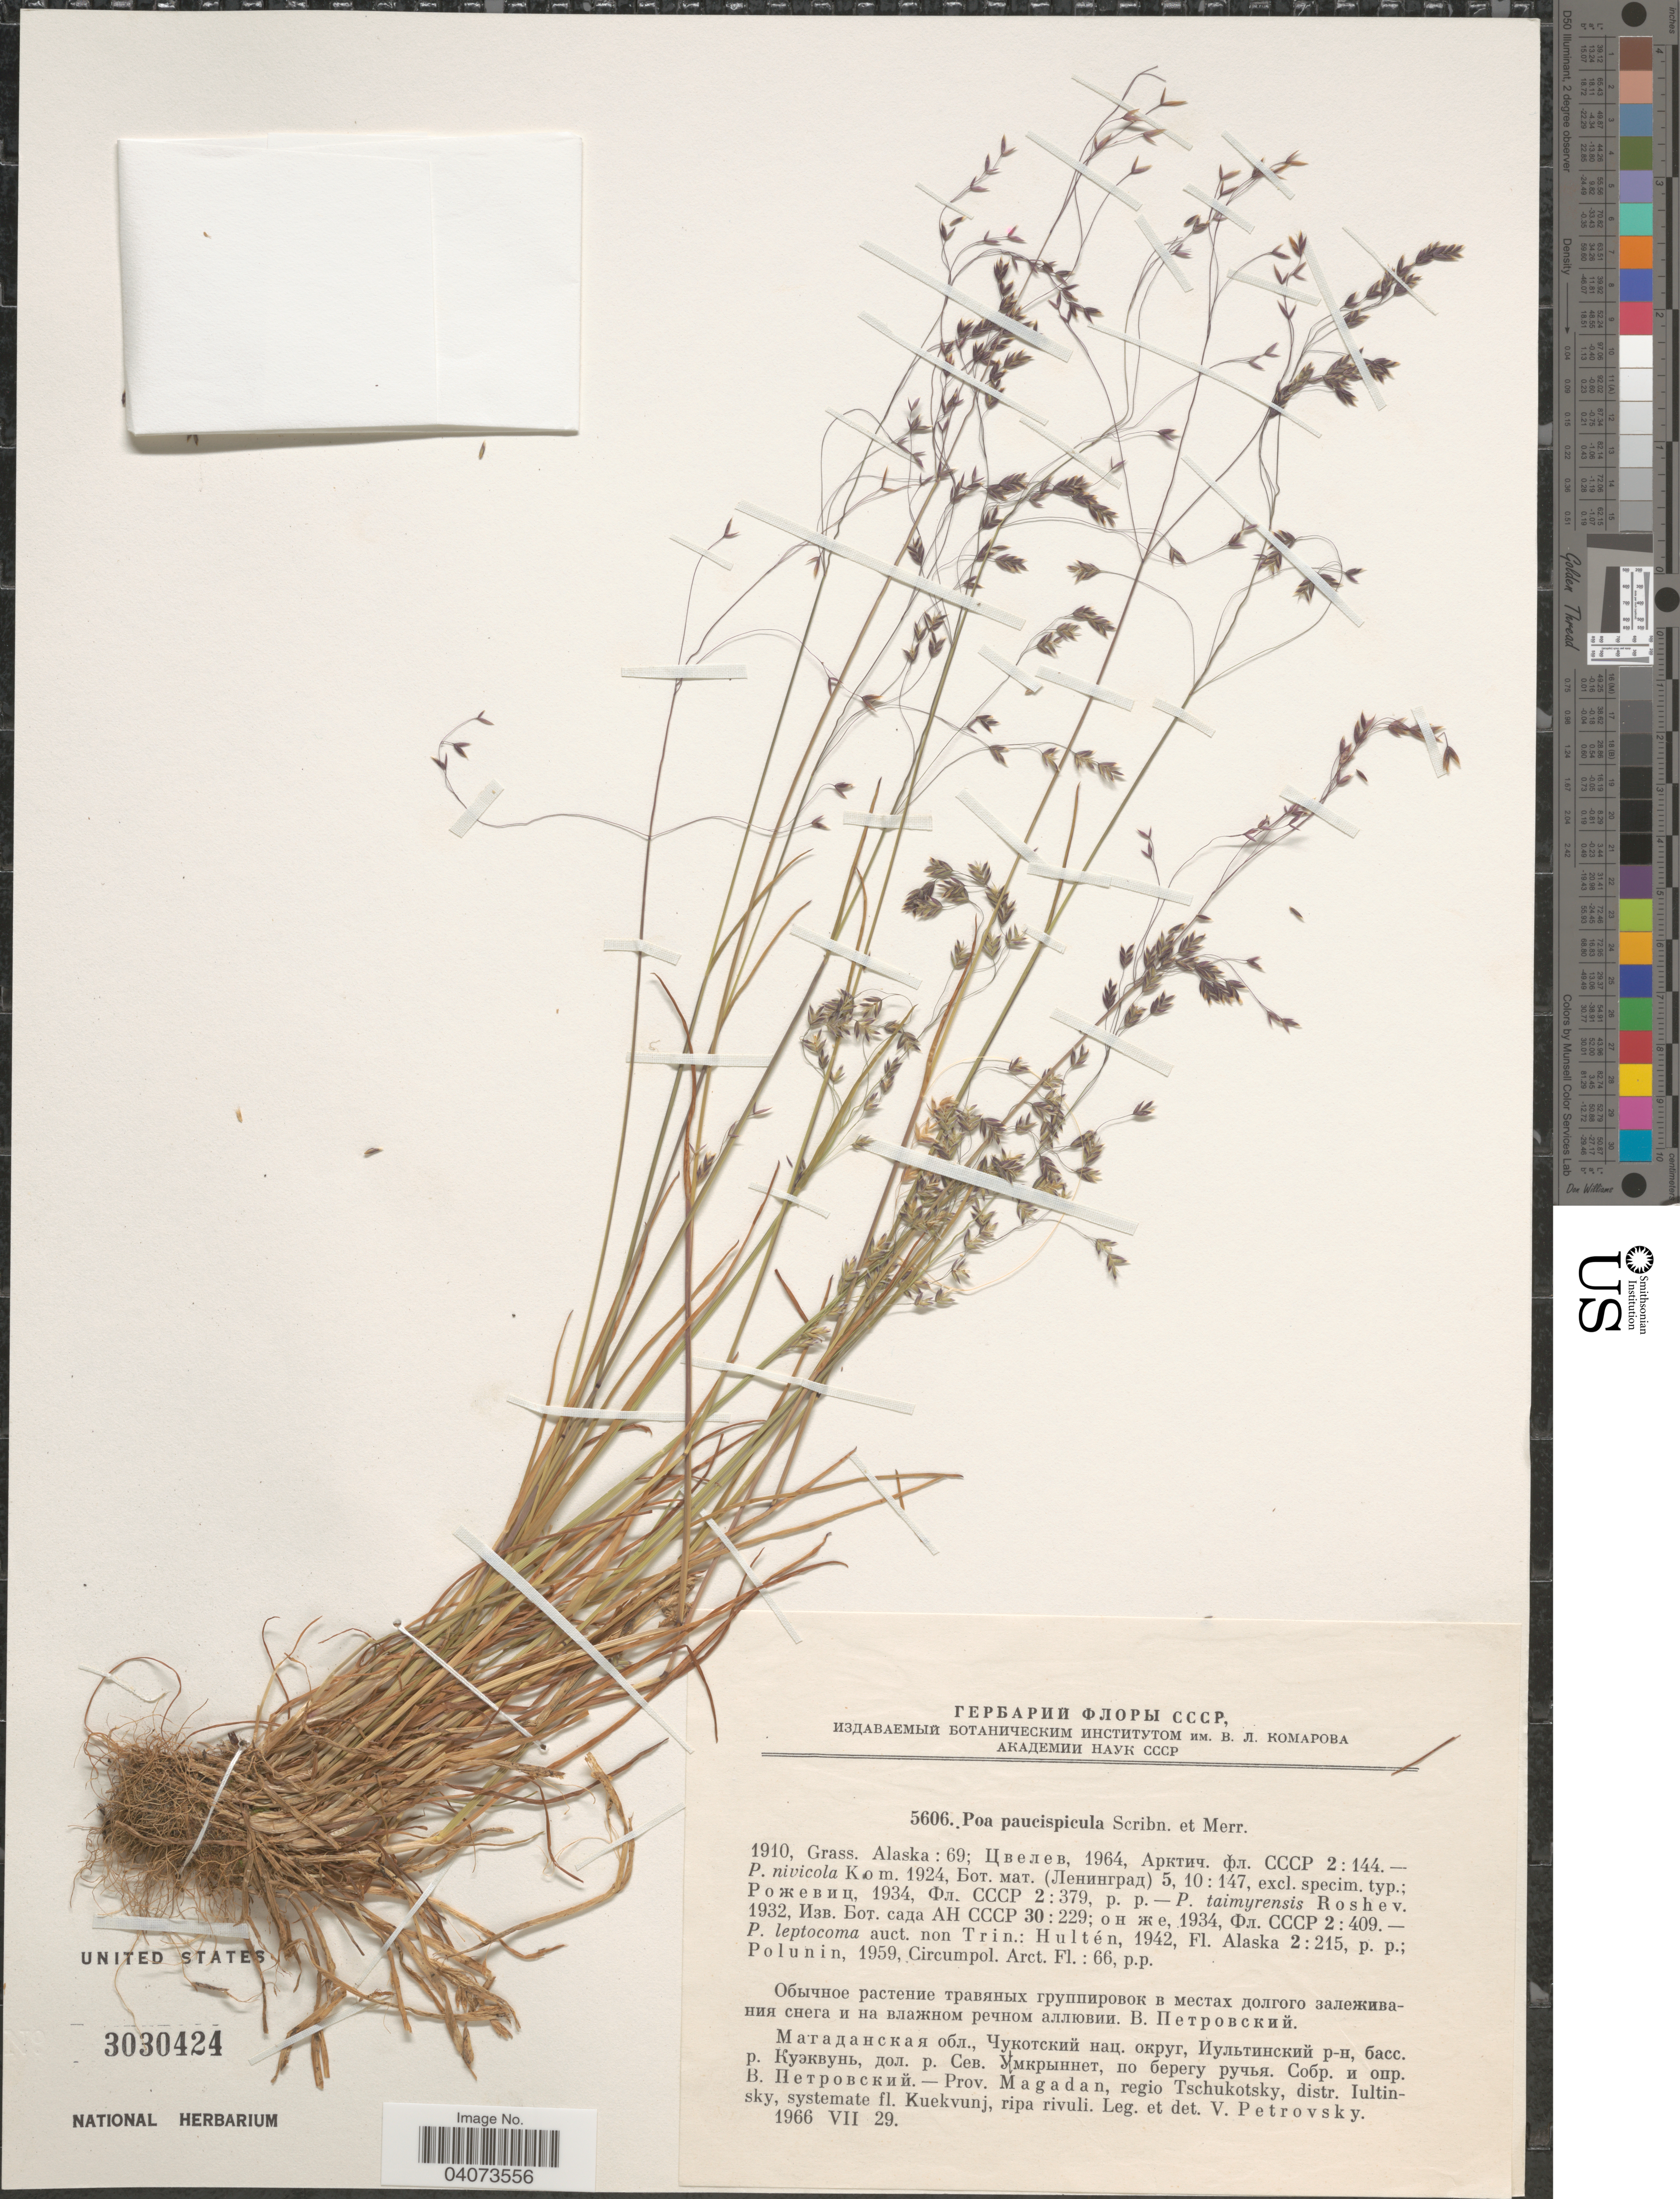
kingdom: Plantae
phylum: Tracheophyta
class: Liliopsida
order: Poales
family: Poaceae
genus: Poa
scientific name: Poa paucispicula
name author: Scribn. & Merr.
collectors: V. Petrovsky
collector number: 5606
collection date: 1966-07-29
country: Russian Federation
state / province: Magadan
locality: X, regio Tschukotsky, distr. Iultinsky, systemate fl. Kuekvunj, ripa rivuli.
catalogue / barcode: US 3030424